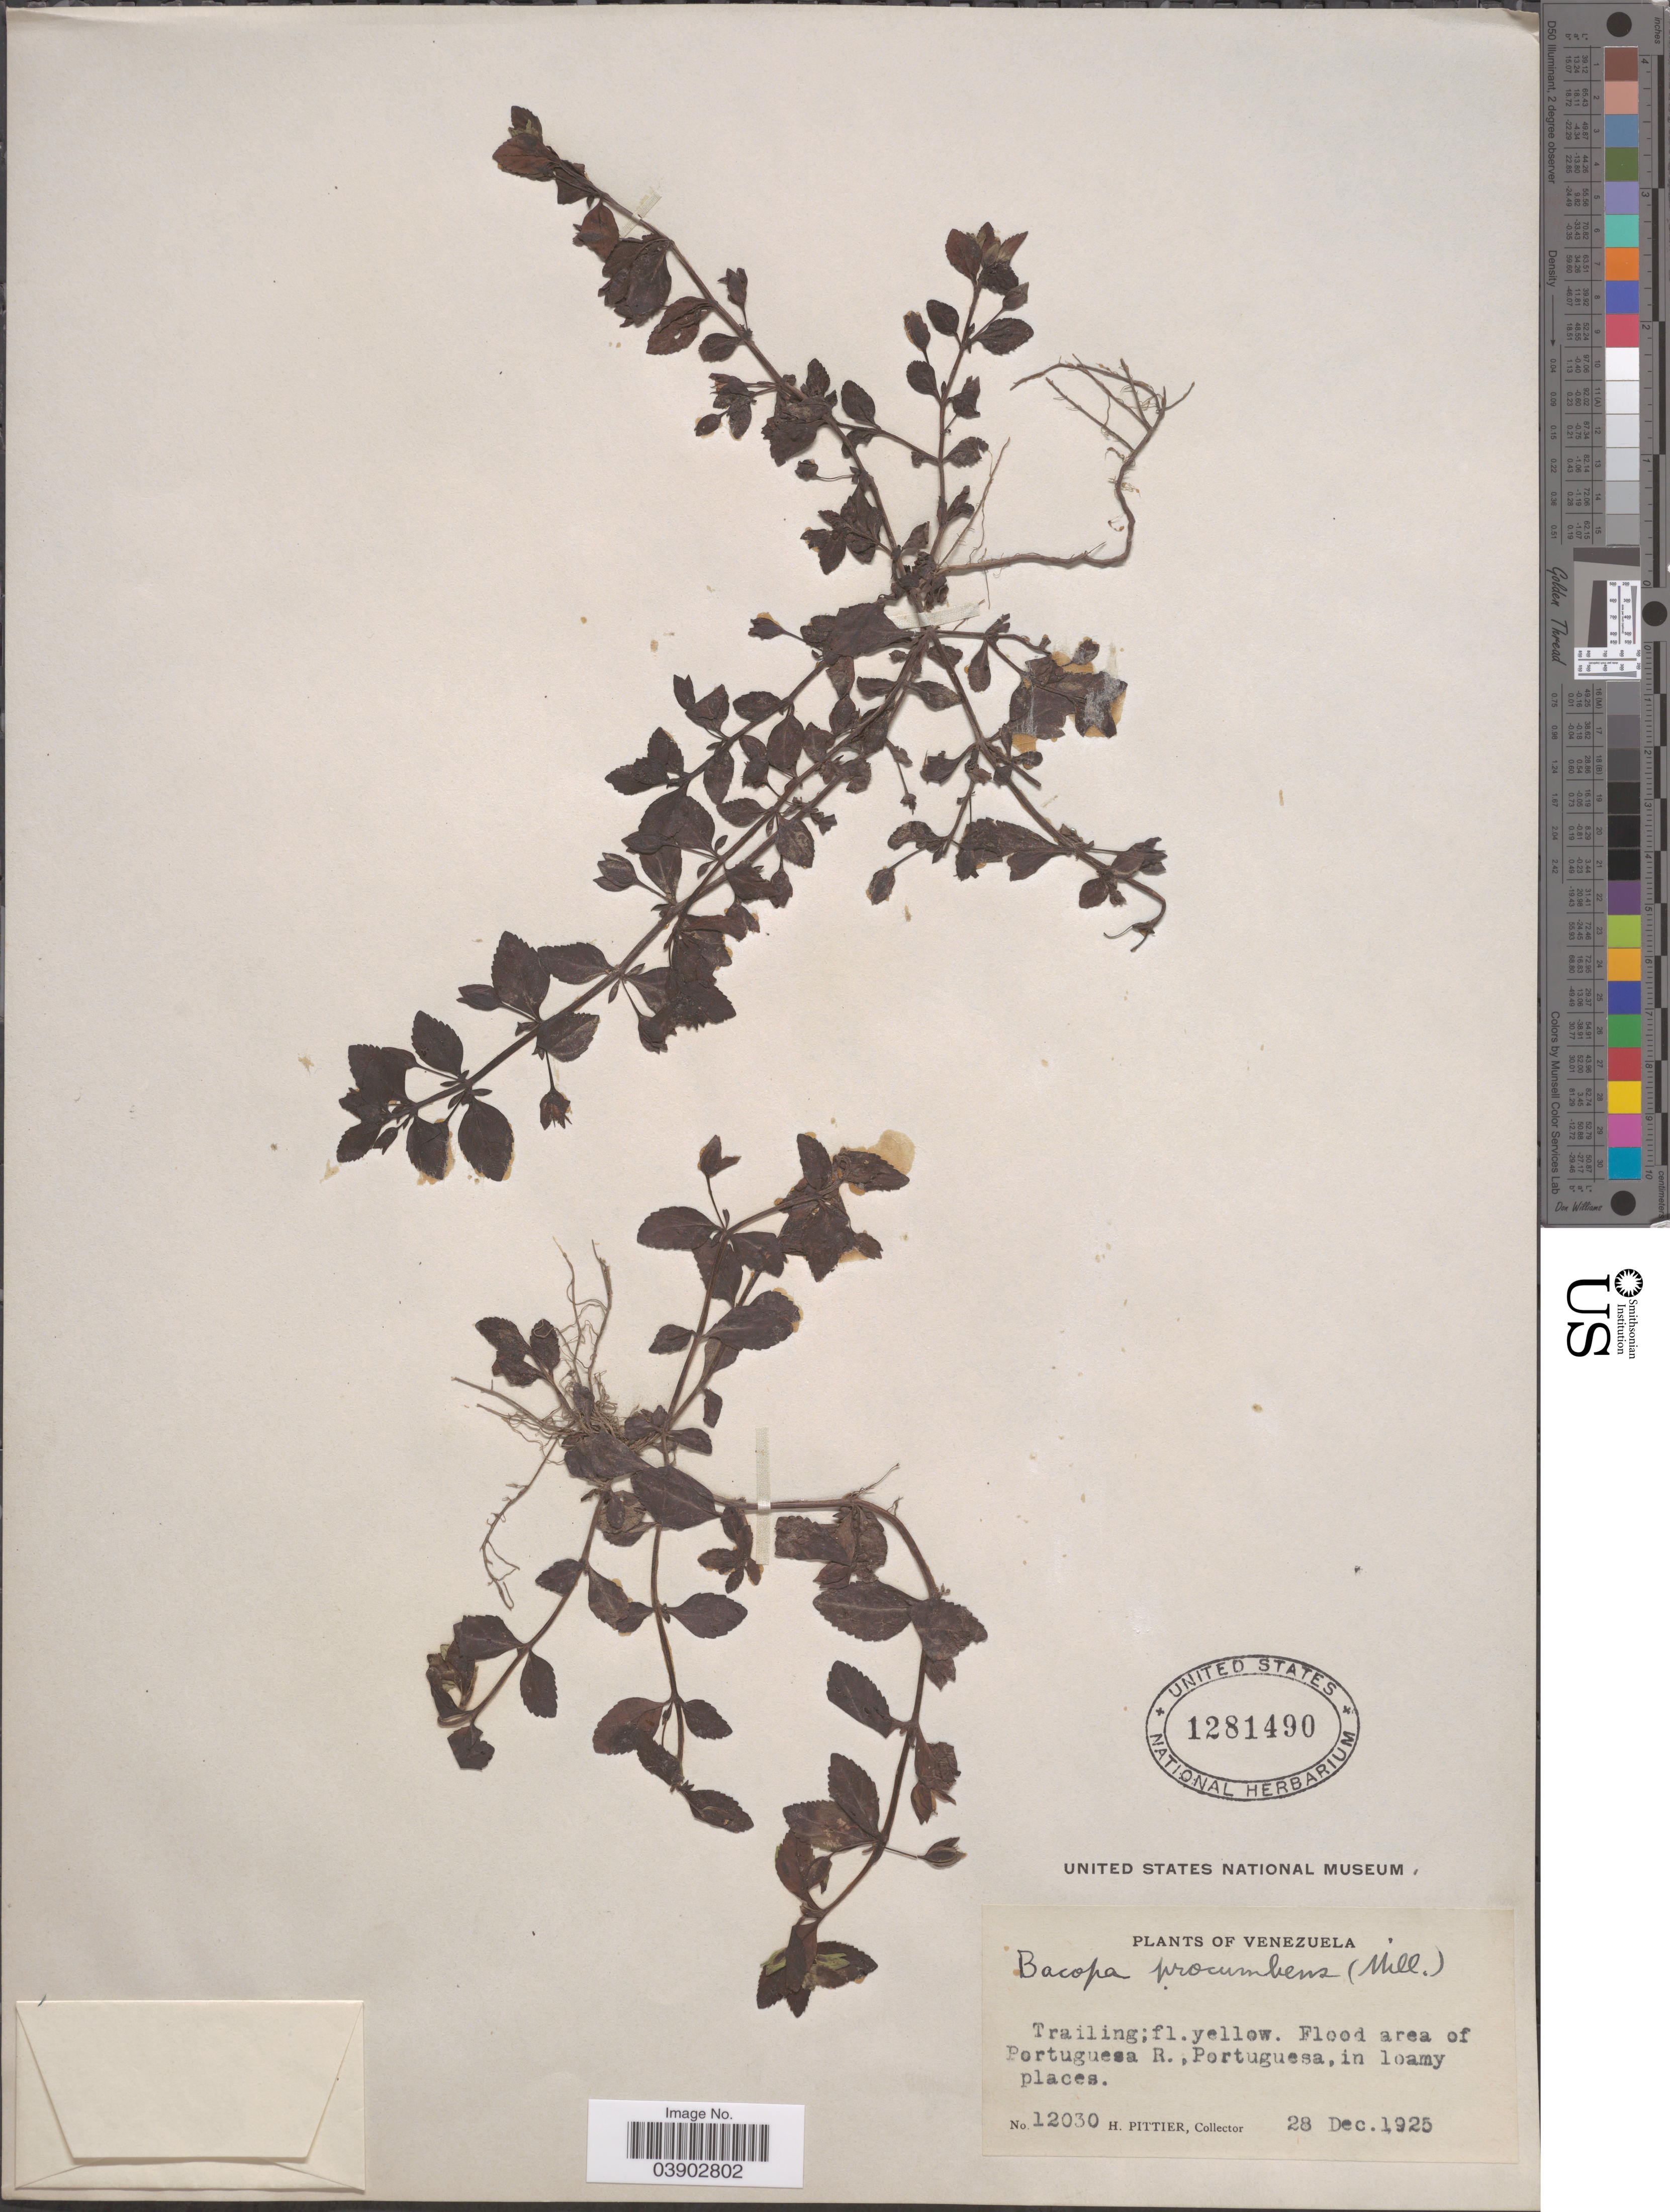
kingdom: Plantae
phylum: Tracheophyta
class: Magnoliopsida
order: Lamiales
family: Plantaginaceae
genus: Mecardonia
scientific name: Mecardonia procumbens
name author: (Mill.) Small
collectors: H. F. Pittier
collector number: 12030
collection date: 1925-12-28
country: Venezuela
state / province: Portuguesa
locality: Flood area of Portuguesa R., Portuguesa, in loamy places.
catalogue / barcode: US 1281490